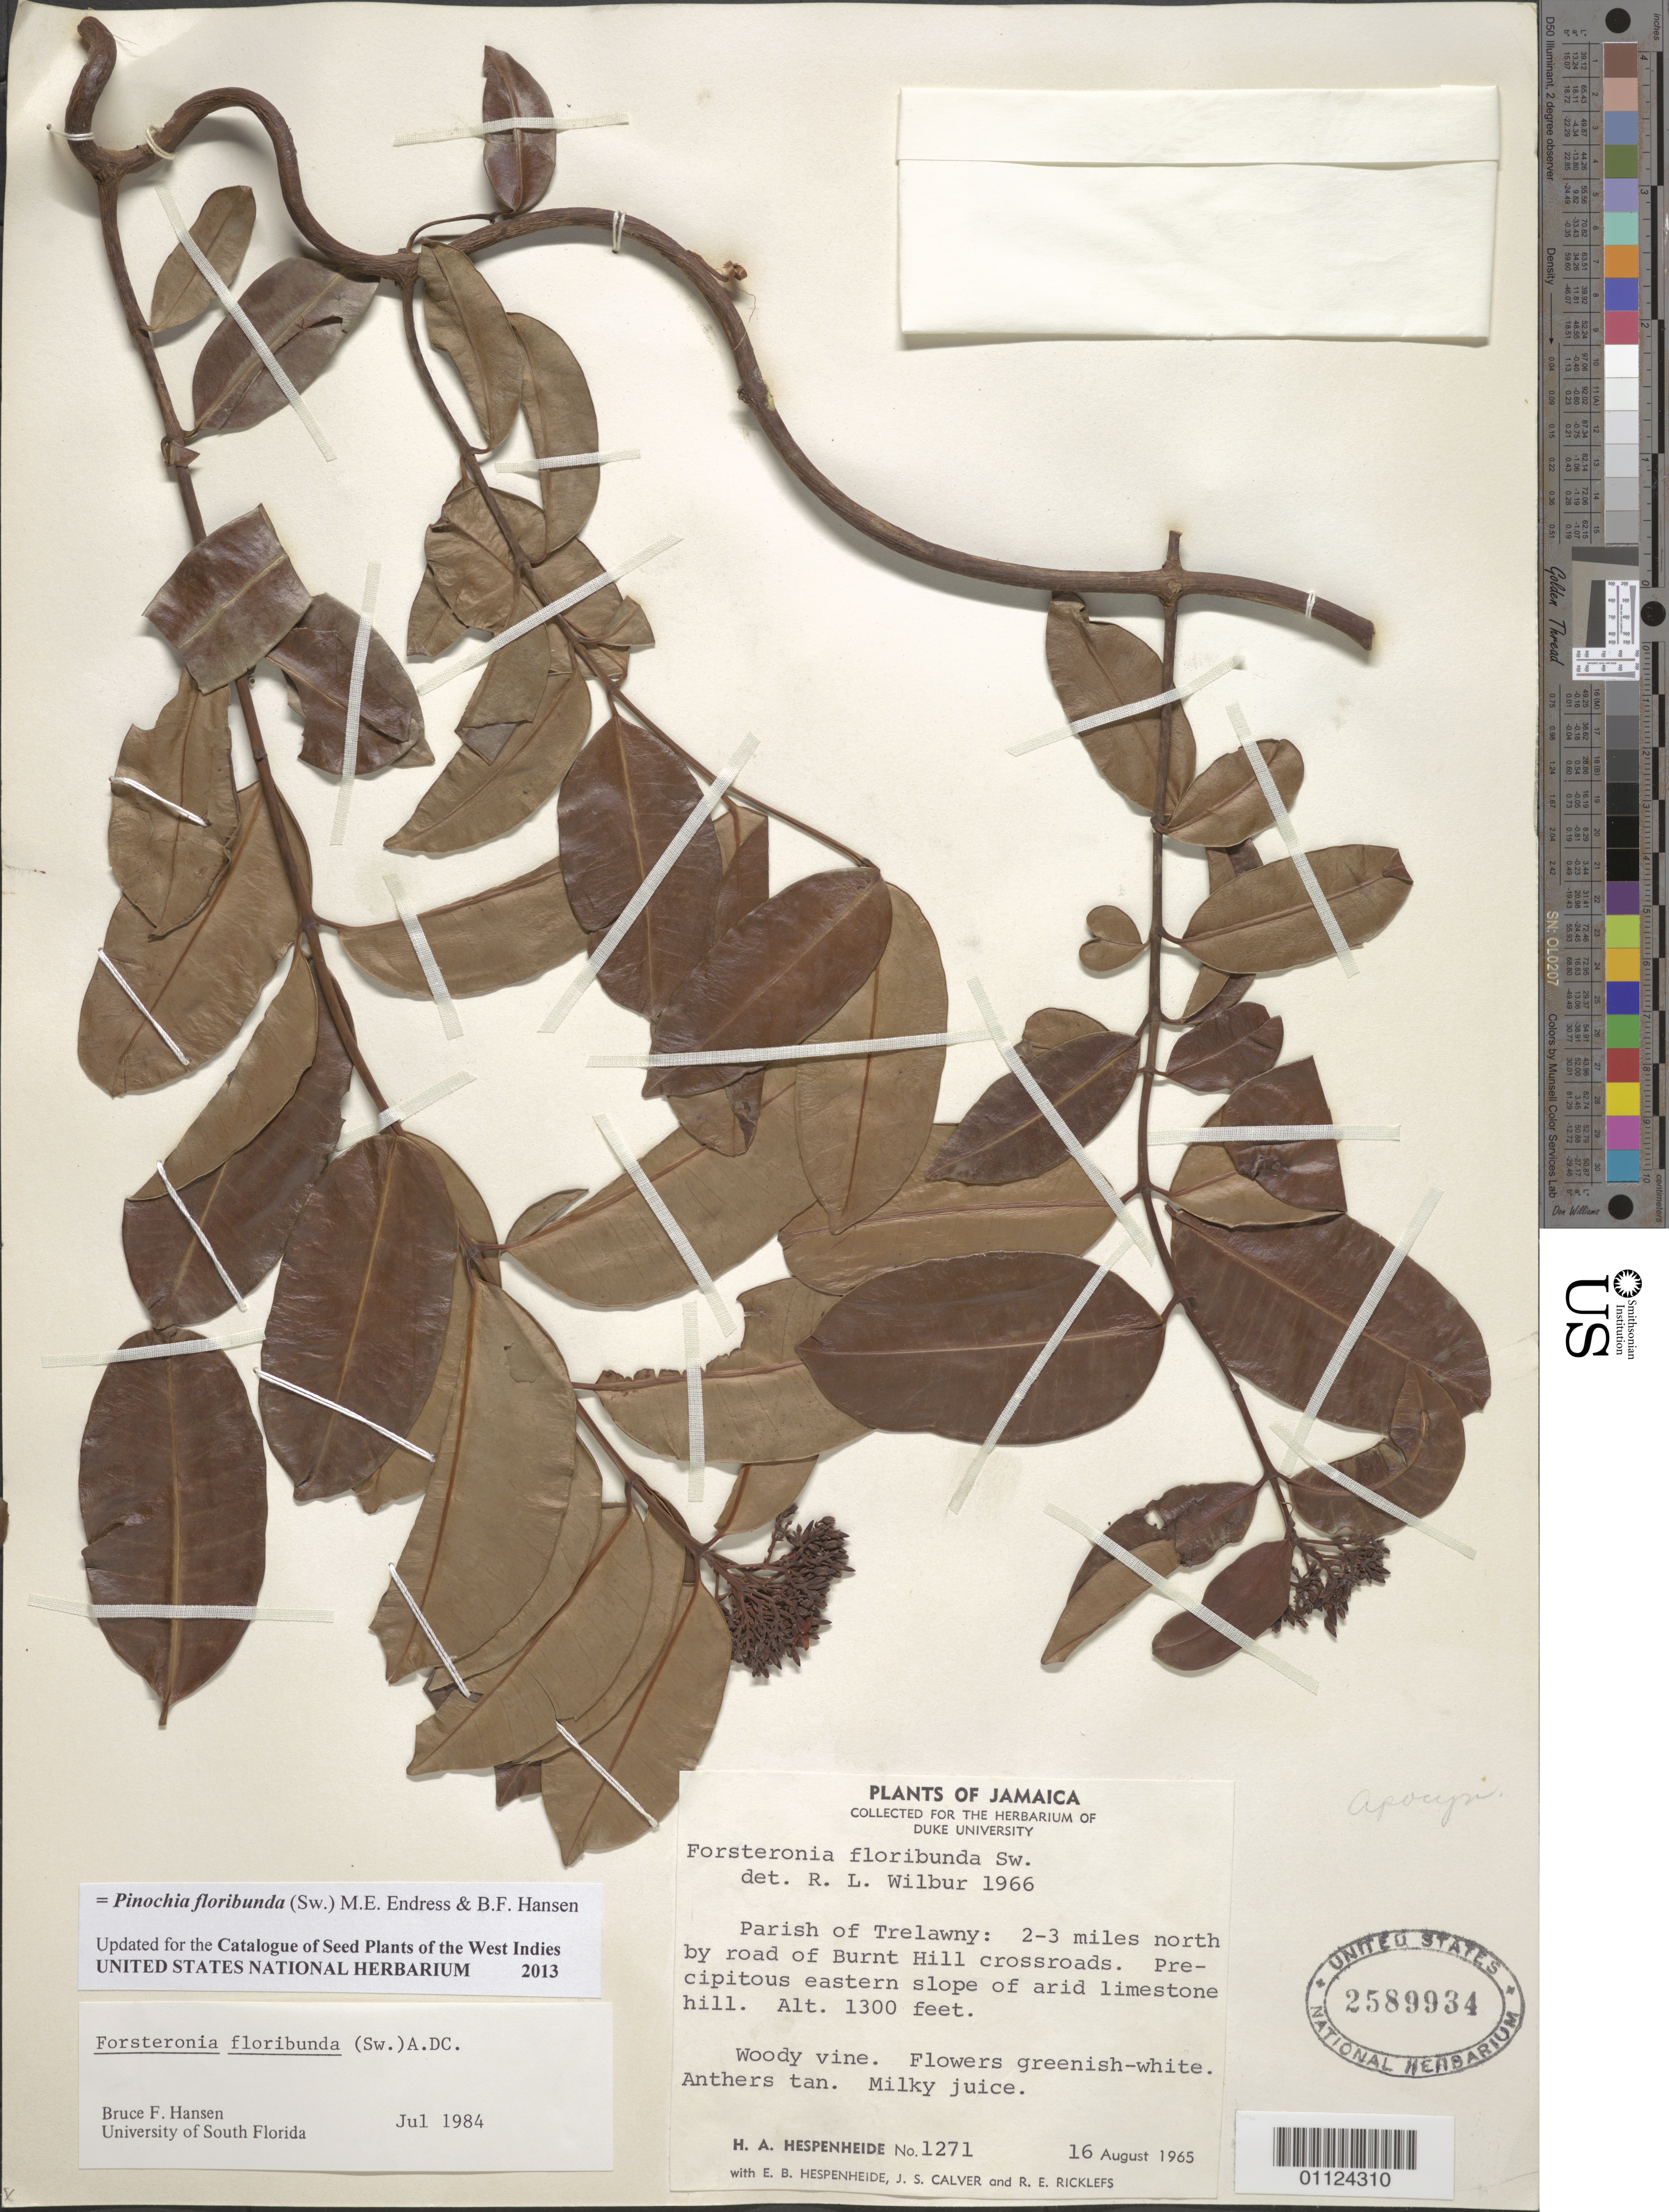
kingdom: Plantae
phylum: Tracheophyta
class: Magnoliopsida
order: Gentianales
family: Apocynaceae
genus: Pinochia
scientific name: Pinochia floribunda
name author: (Sw.) M.E. Endress & B.F. Hansen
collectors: H. A. Hespenheide, E. Hespenheide, J. Calver & R. Ricklefs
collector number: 1271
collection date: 1965-08-16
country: Jamaica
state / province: Trelawny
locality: Burnt Hill Crossroads, 2-3 miles north by road.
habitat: Precipitous eastern slope of arid limestone hill.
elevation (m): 396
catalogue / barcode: US 2589934